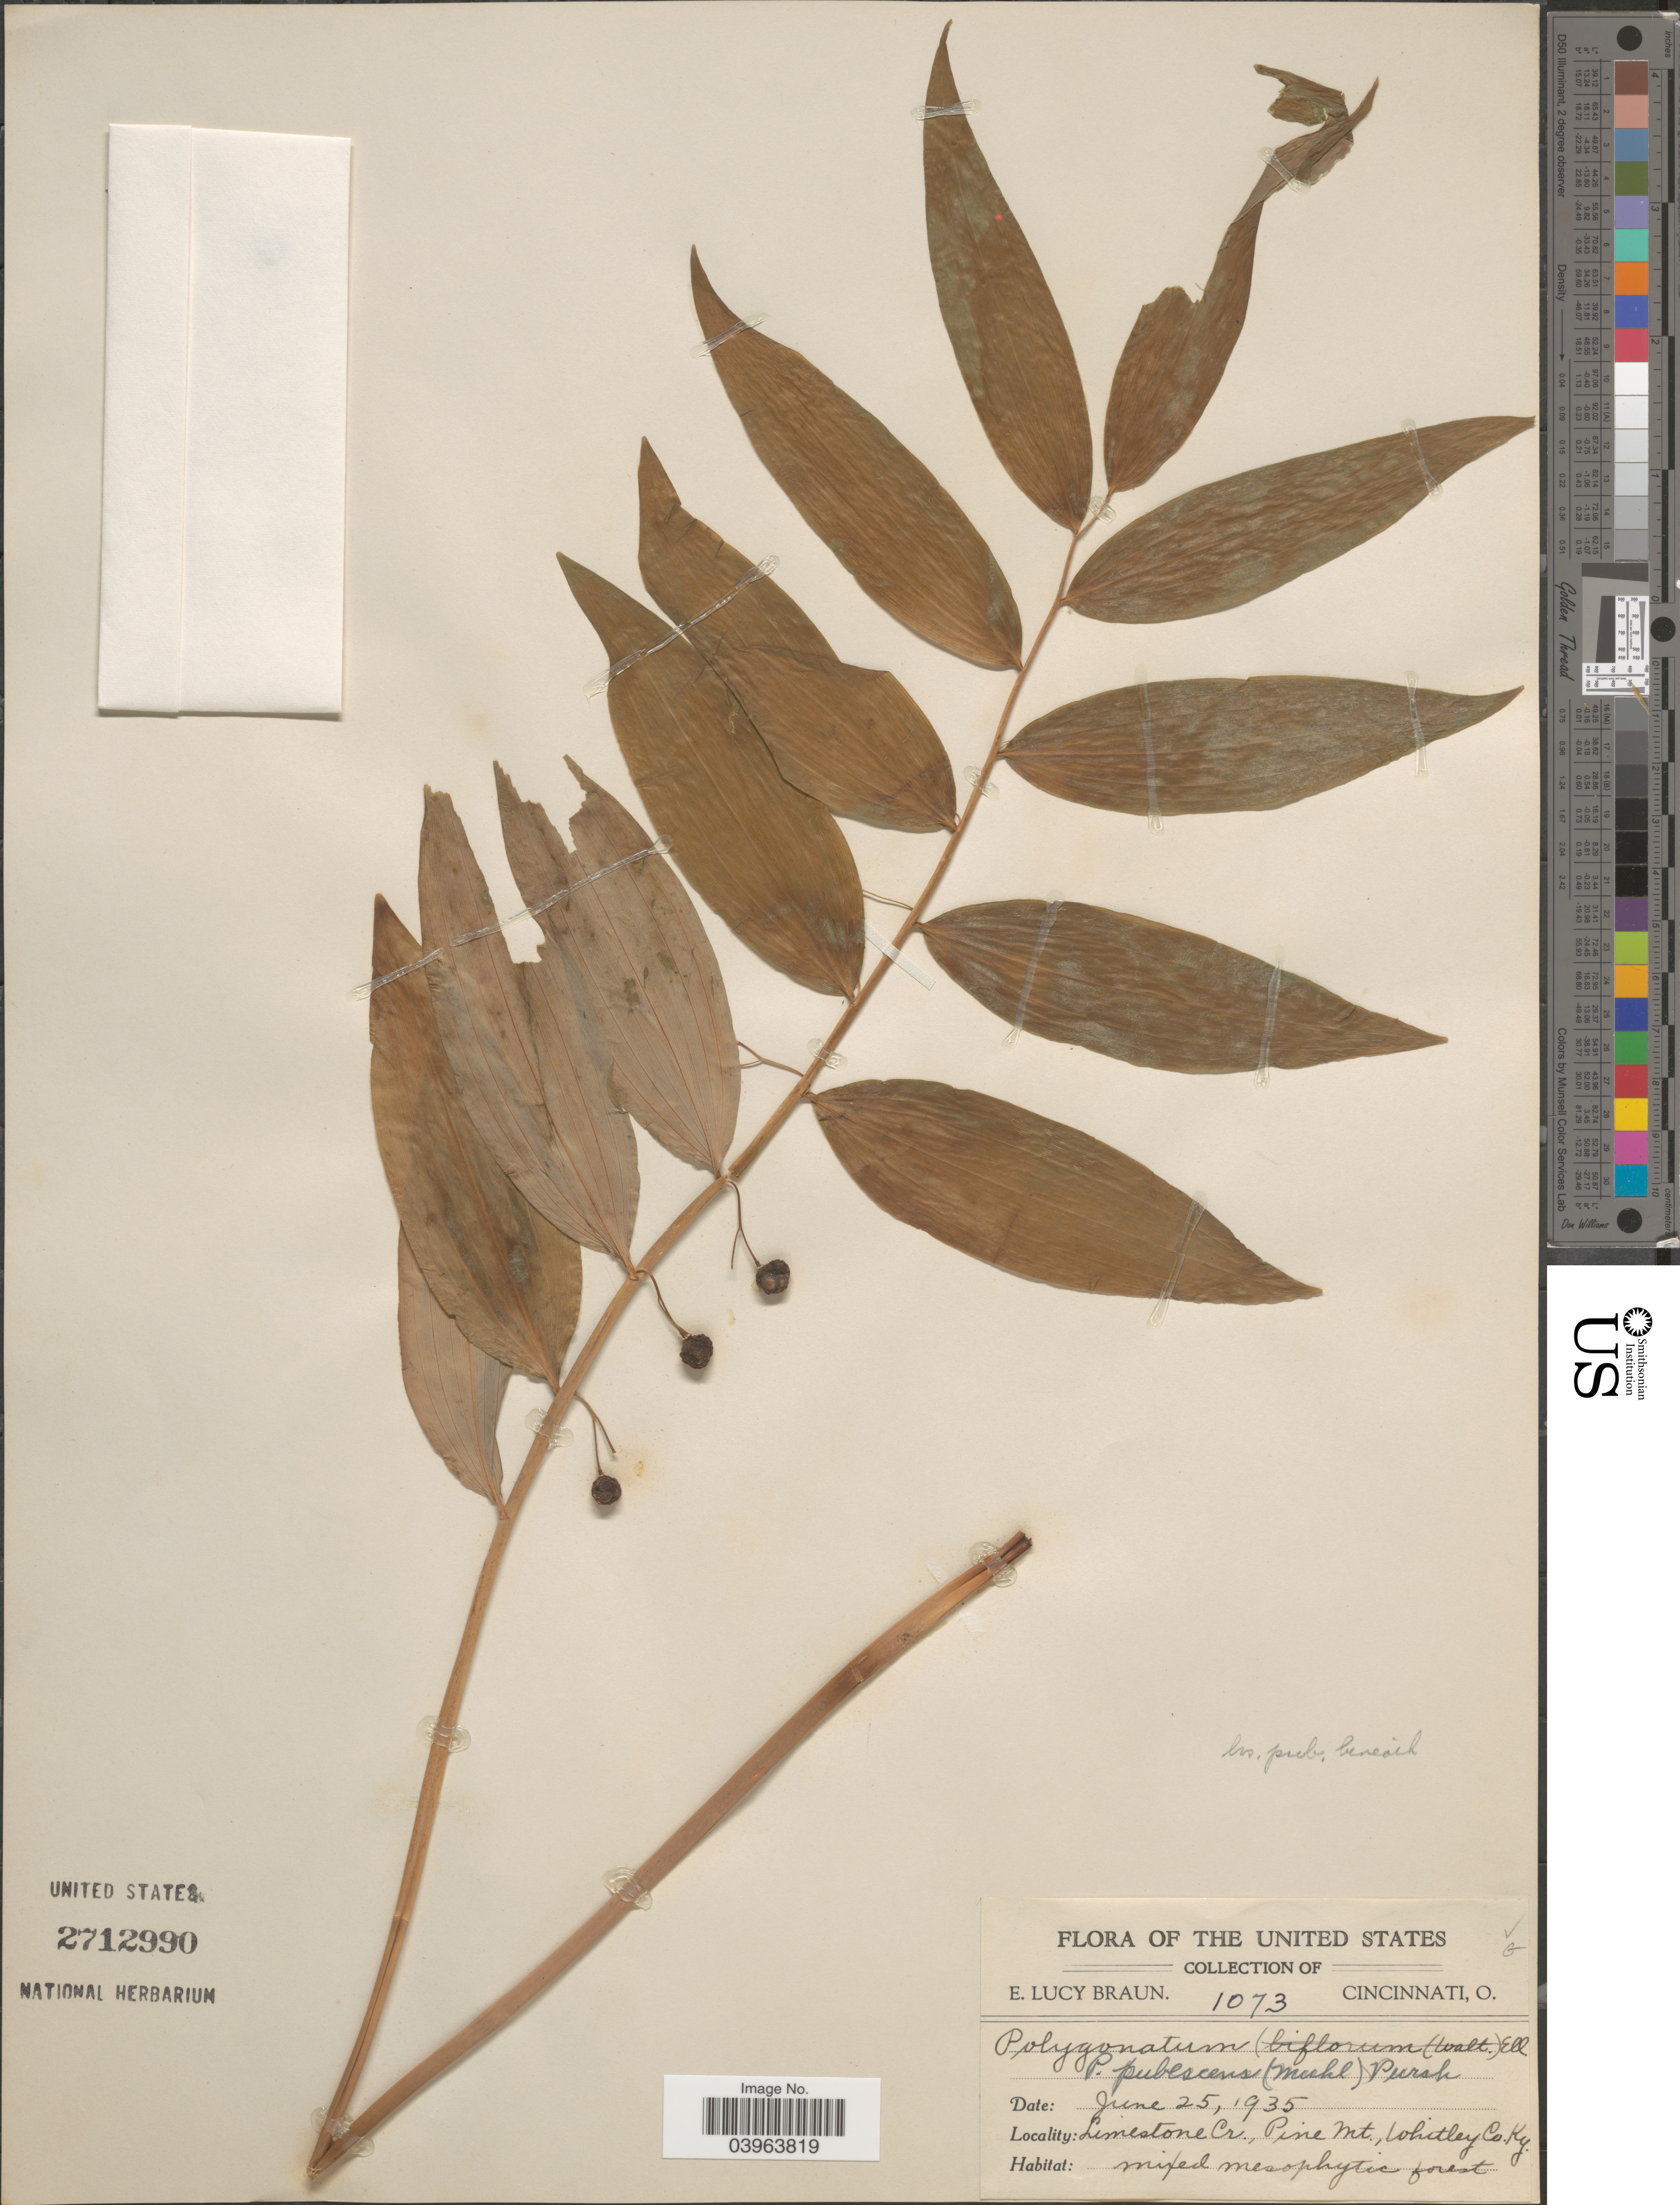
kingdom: Plantae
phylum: Tracheophyta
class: Liliopsida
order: Asparagales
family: Asparagaceae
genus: Polygonatum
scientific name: Polygonatum pubescens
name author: (Willd.) Pursh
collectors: E. L. Braun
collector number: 1073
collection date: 1935-06-25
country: United States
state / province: Kentucky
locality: Limestone Cr., Pine Mt., Whitley Co.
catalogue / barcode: US 2712990